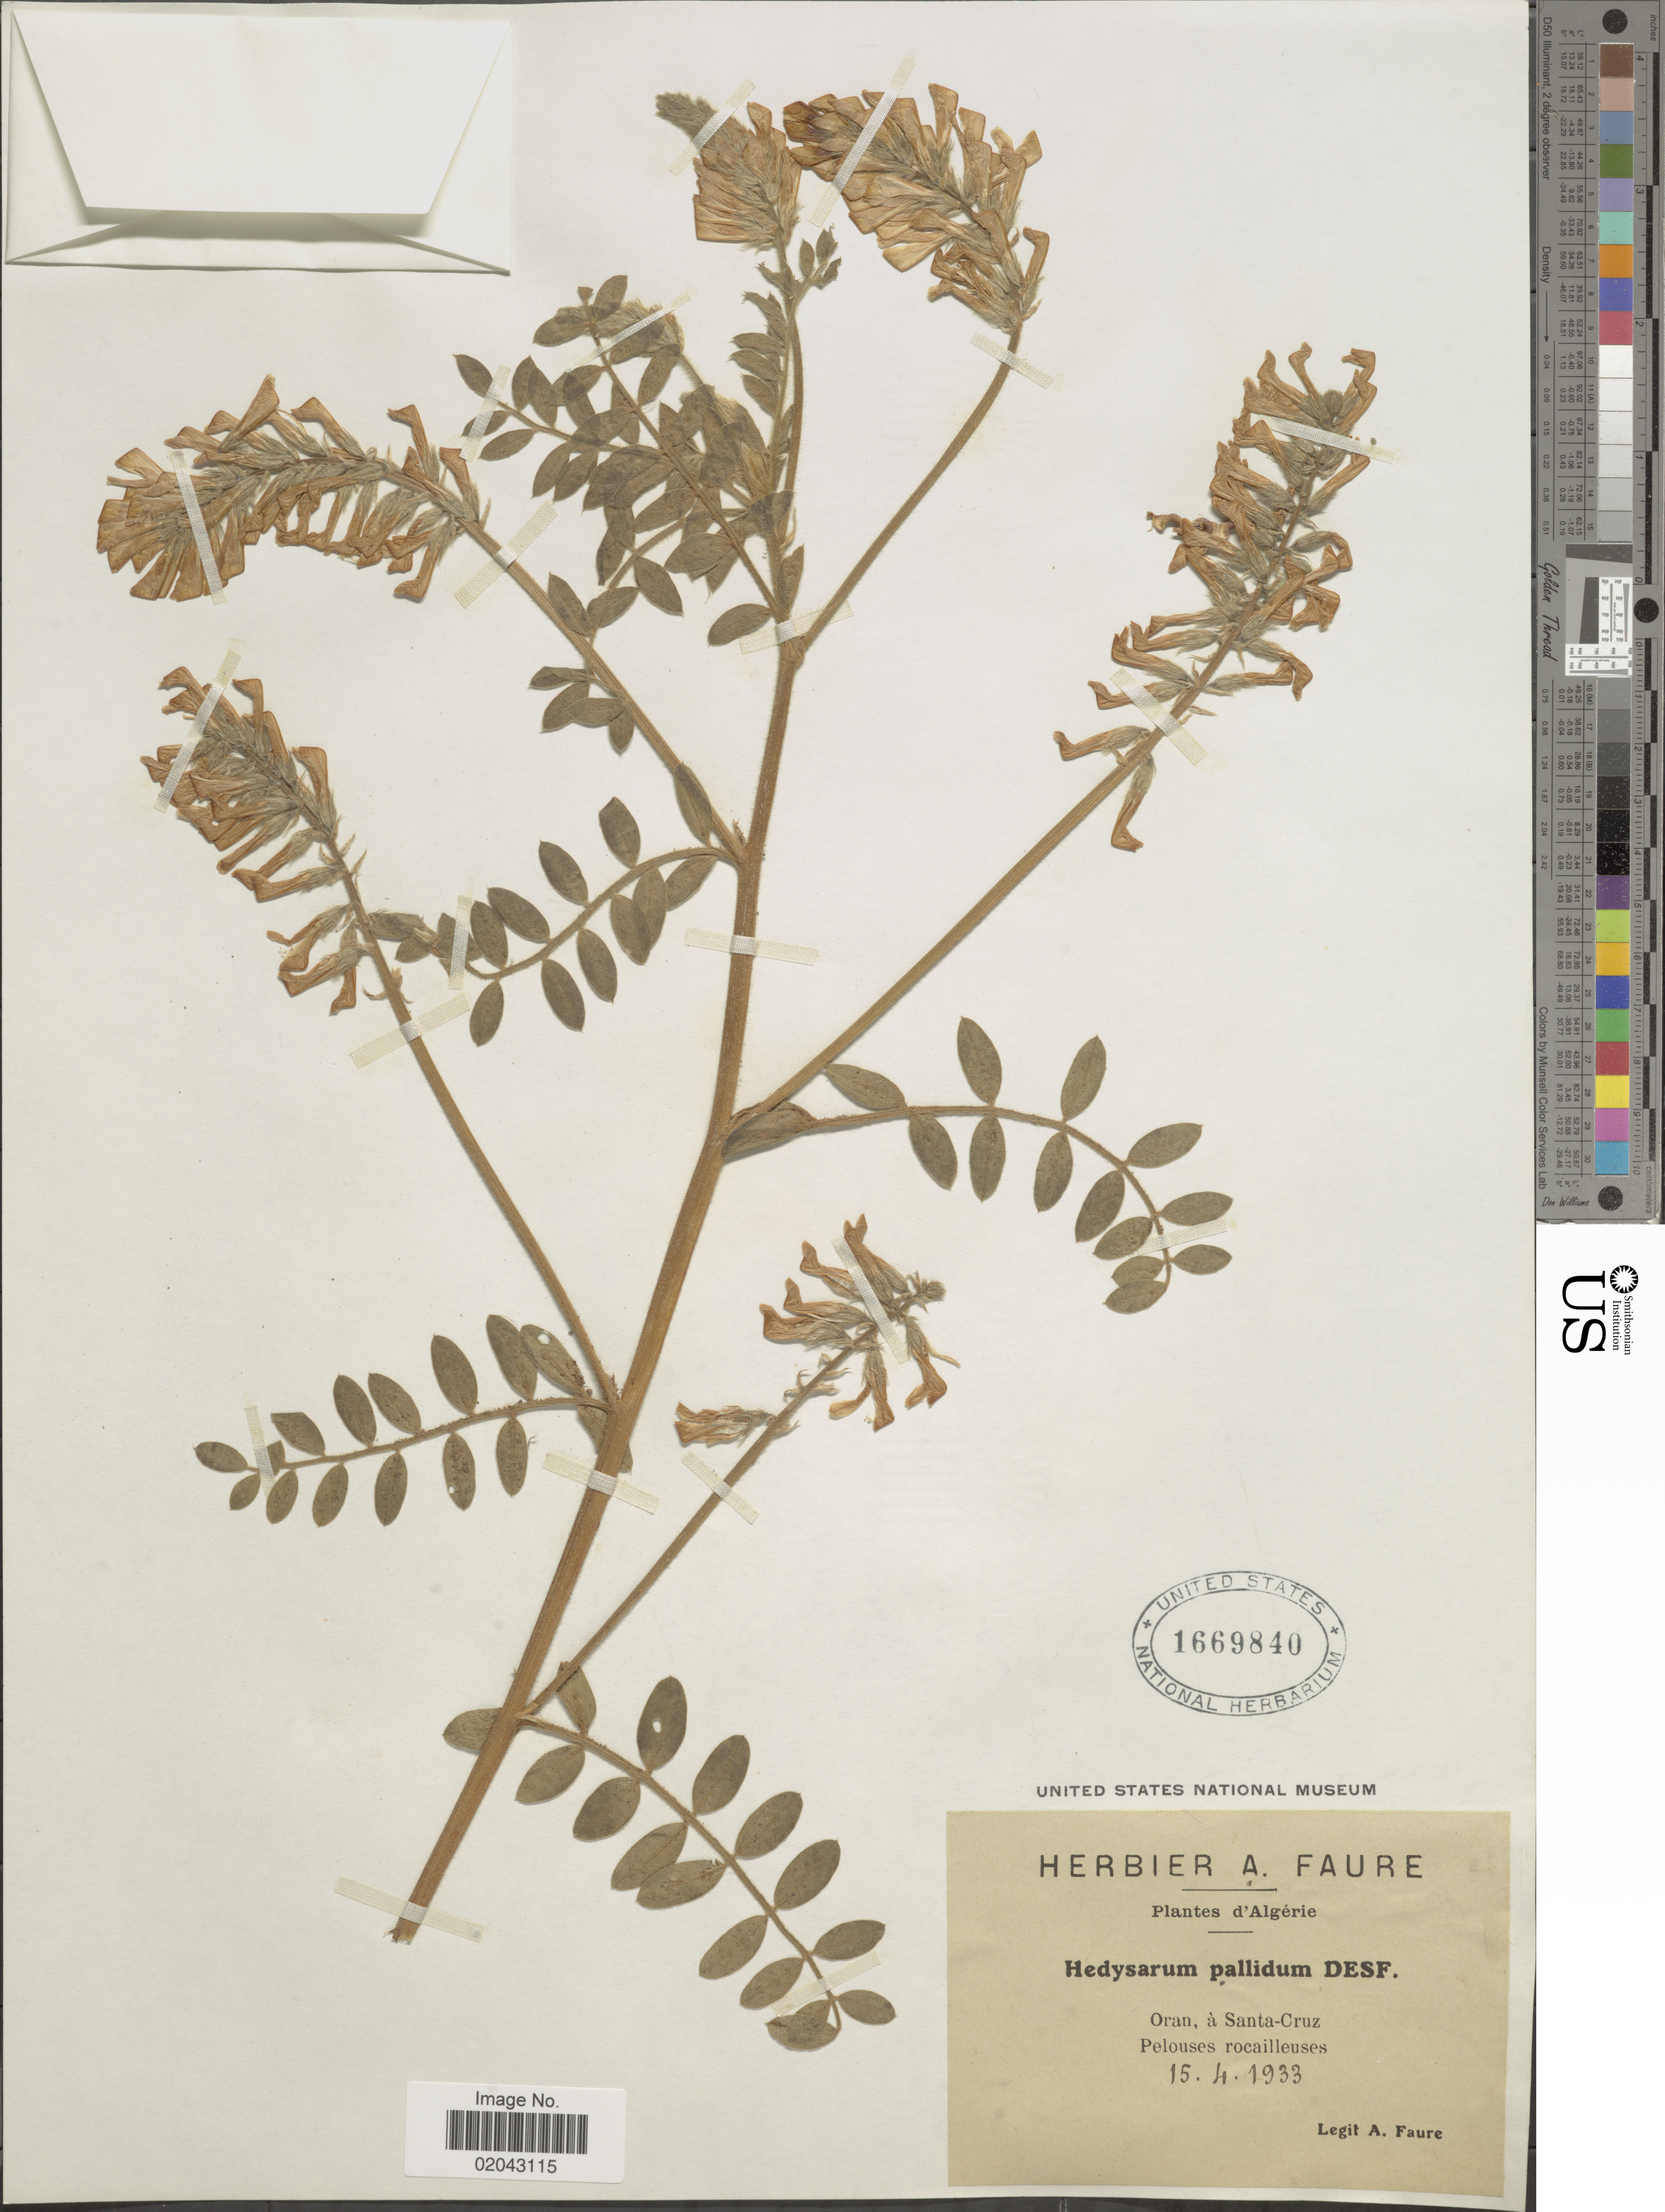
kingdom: Plantae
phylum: Tracheophyta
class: Magnoliopsida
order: Fabales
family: Fabaceae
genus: Sulla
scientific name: Sulla pallida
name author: (Desf.) B.H.Choi & H. Ohashi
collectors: A. Faure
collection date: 1933-04-15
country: Algeria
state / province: Oran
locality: A Santa-Cruz, Pelouses rocailleuses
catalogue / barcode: US 1669840